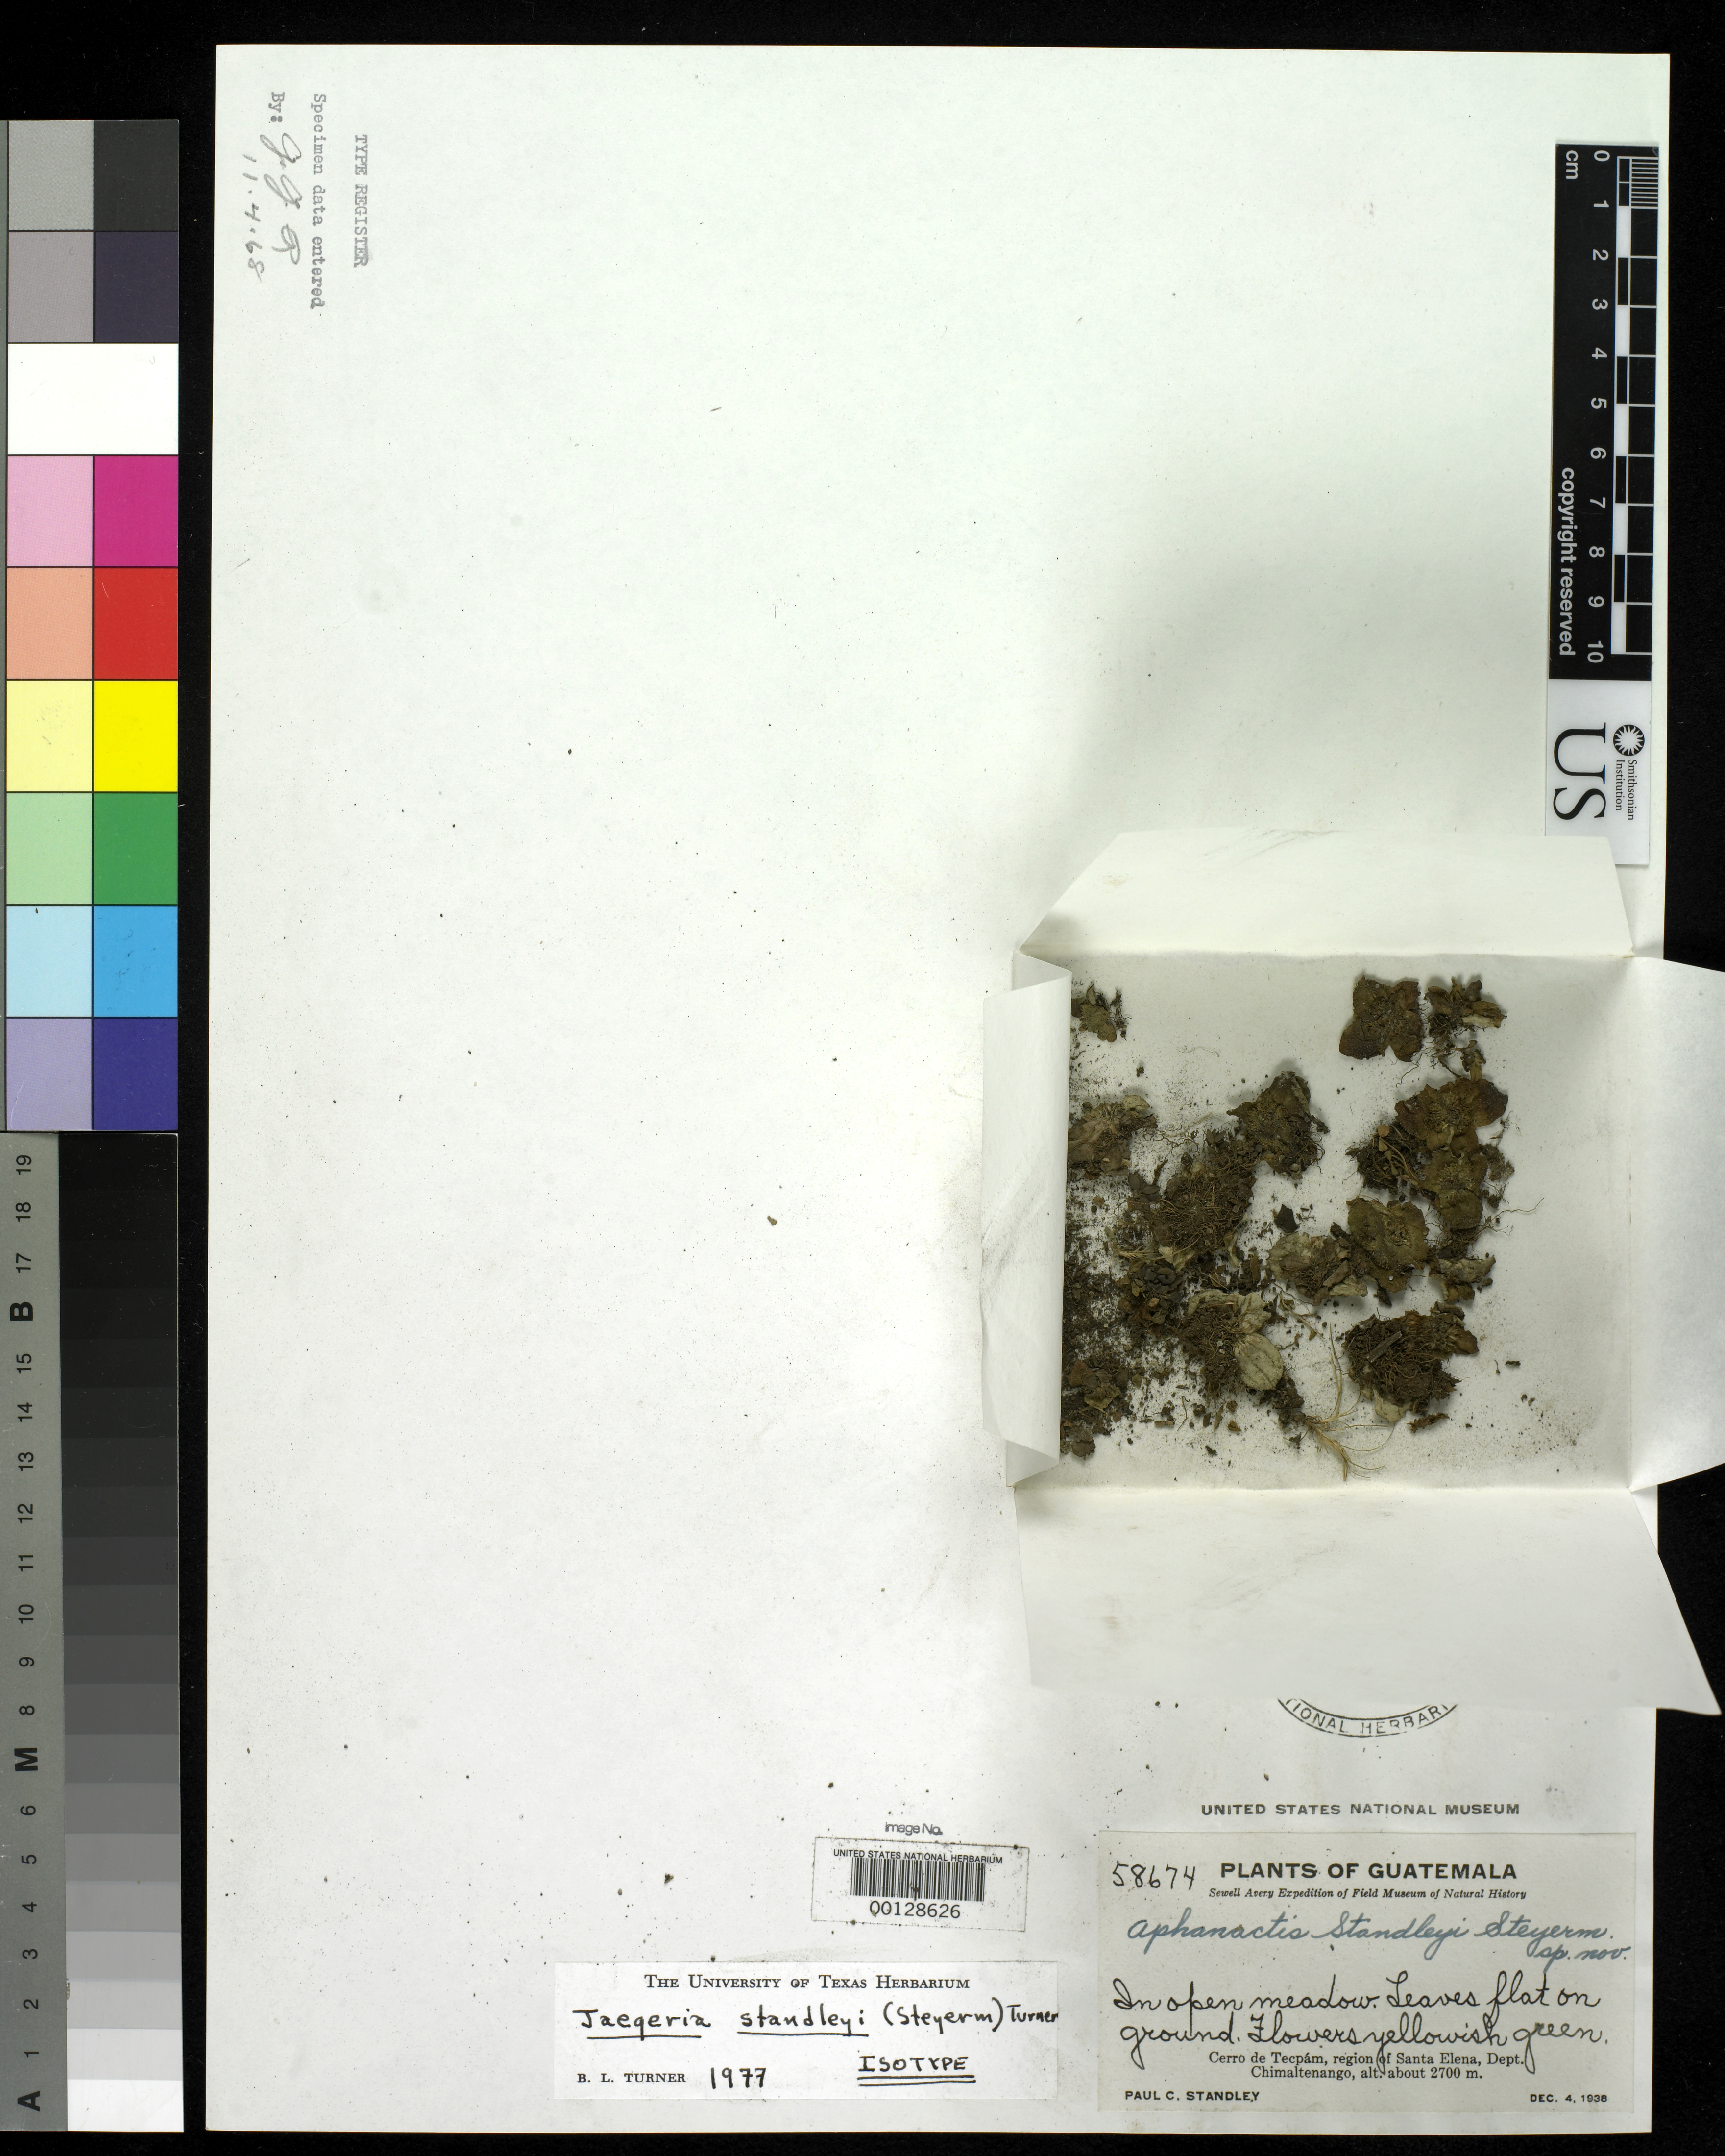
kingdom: Plantae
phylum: Tracheophyta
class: Magnoliopsida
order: Asterales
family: Asteraceae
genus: Aphanactis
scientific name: Aphanactis standleyi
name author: Steyerm.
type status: Isotype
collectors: P. C. Standley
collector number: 58674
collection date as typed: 04 Dec 1938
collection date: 1938-12-04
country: Guatemala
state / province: Chimaltenango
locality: Santa Elena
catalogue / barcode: US 1804141